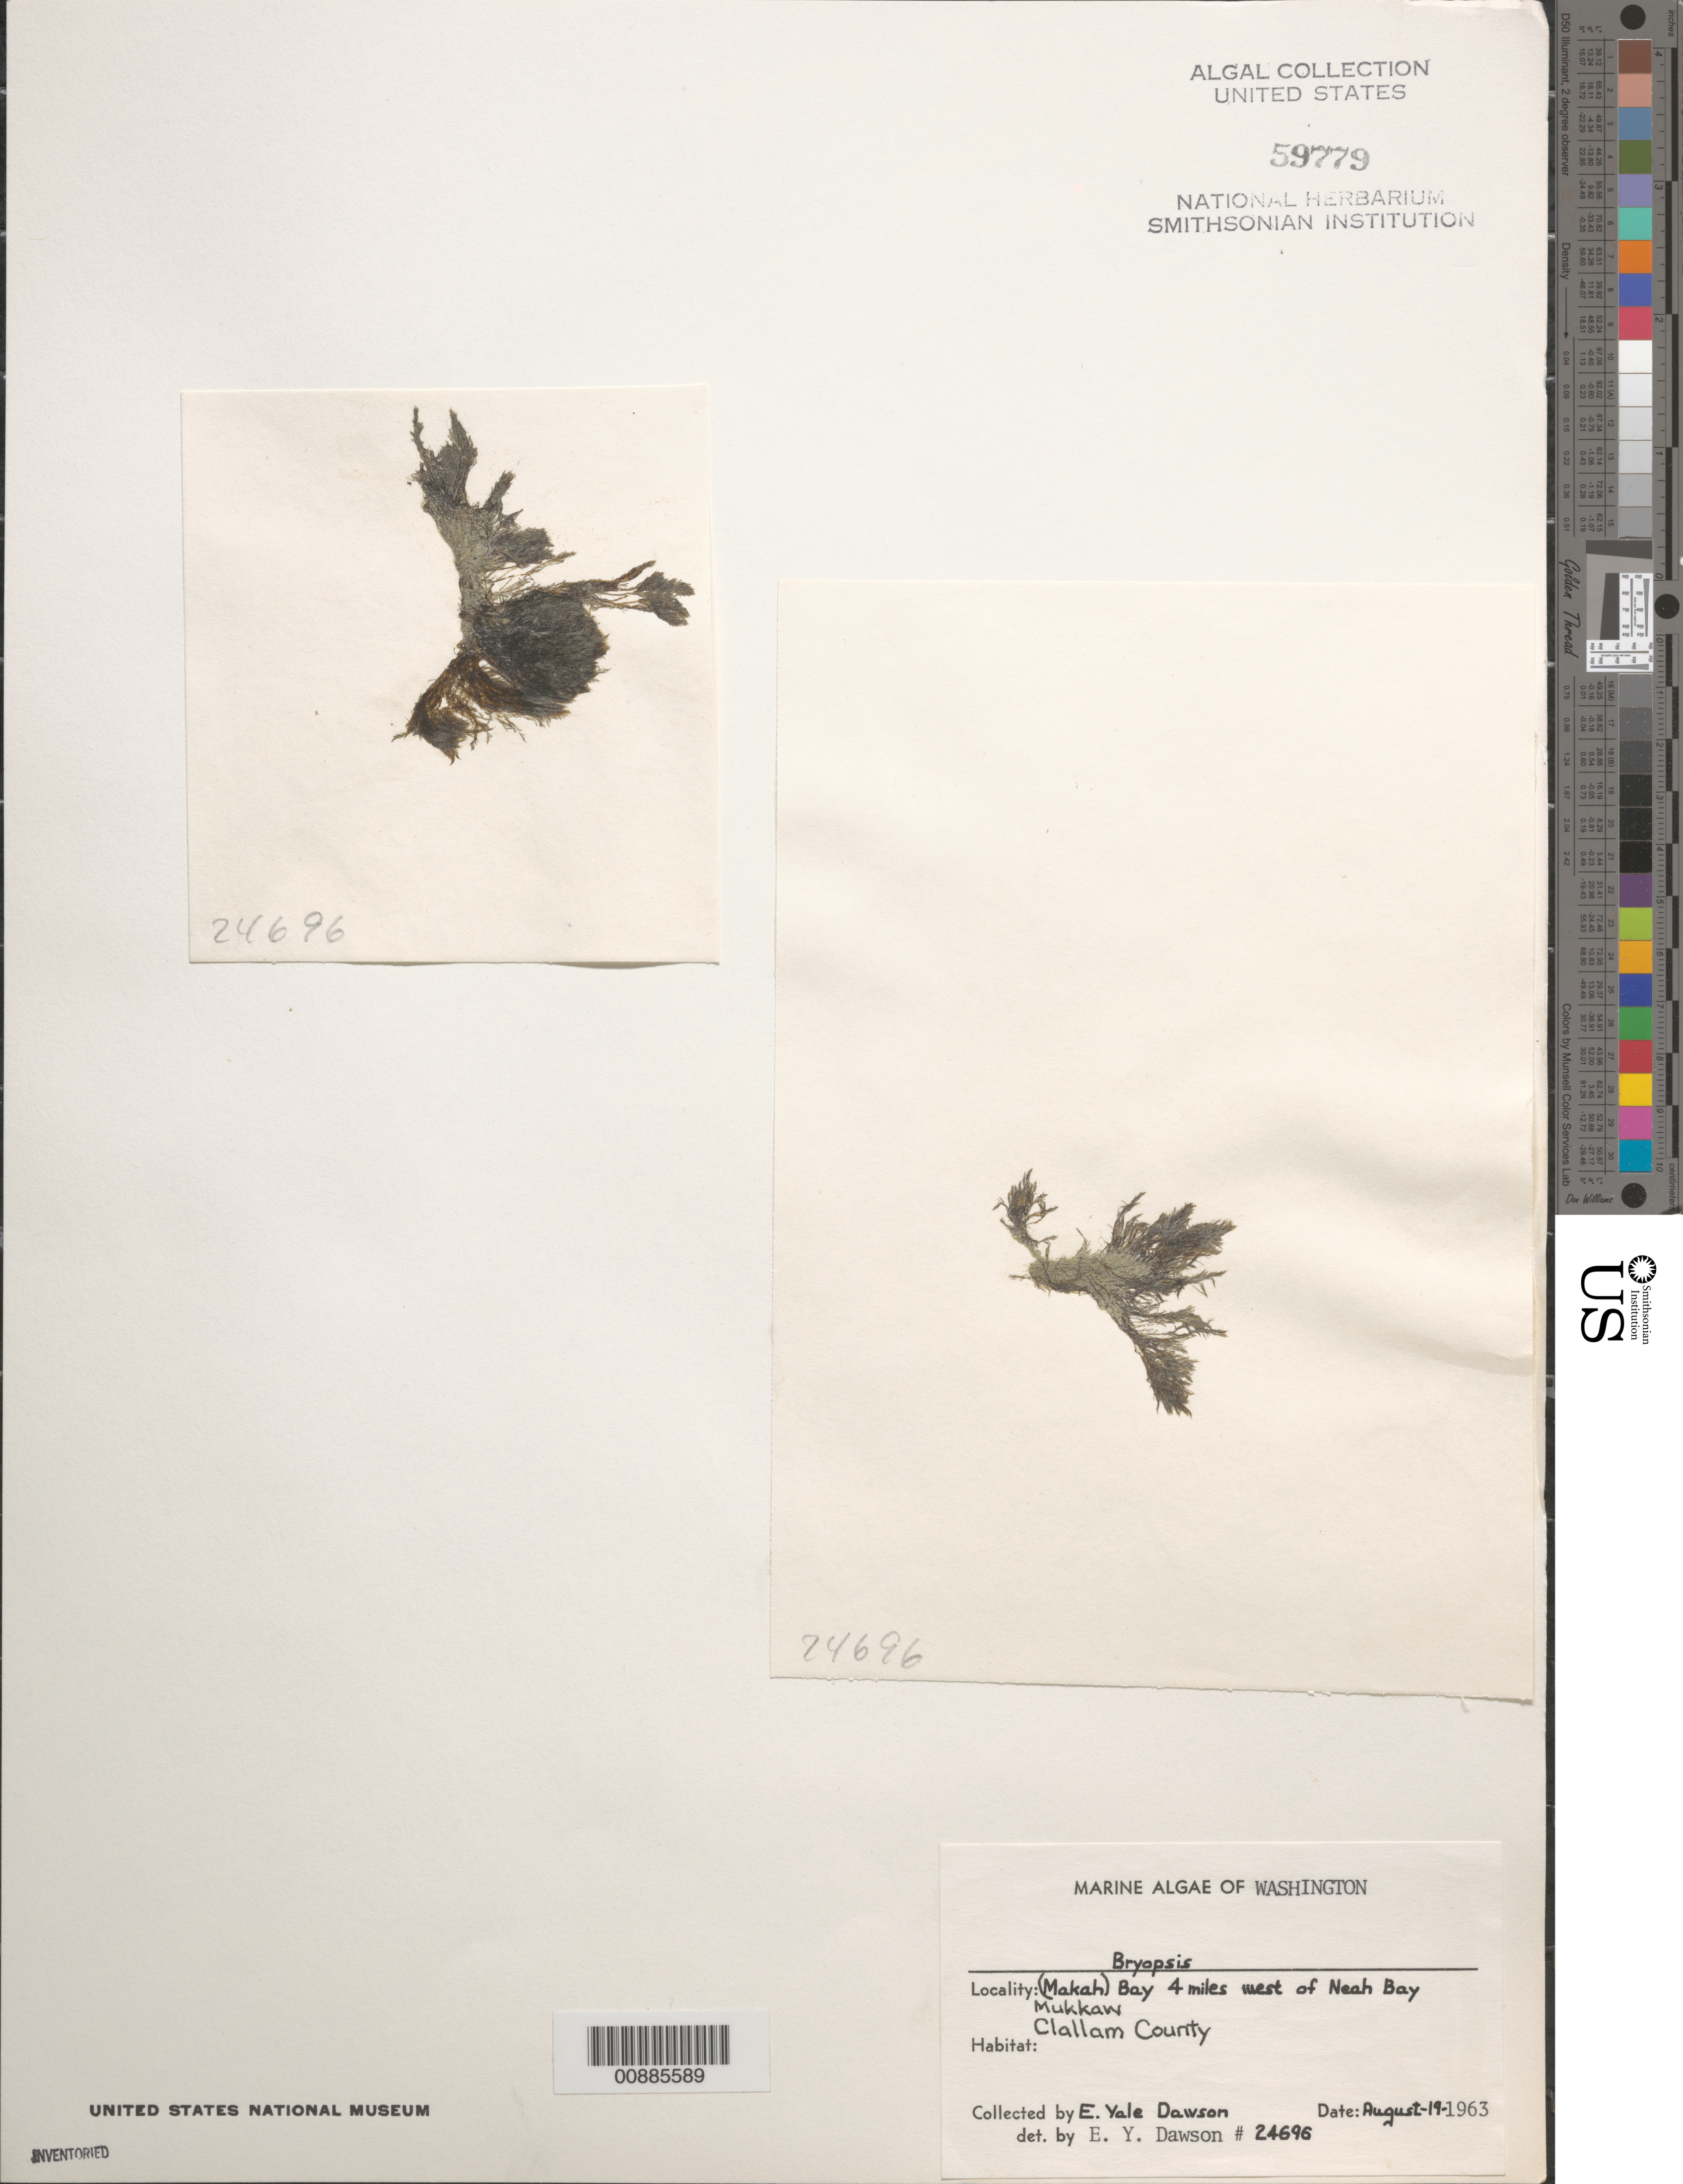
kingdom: Plantae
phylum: Chlorophyta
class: Ulvophyceae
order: Bryopsidales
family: Bryopsidaceae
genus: Bryopsis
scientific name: Bryopsis sp.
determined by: Dawson, E. Y.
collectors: E. Y. Dawson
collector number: EYD 24696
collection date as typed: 19 Aug 1963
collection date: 1963-08-19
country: United States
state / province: Washington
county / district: Clallam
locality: Mukkaw Bay (Makah Bay), 4 miles west of Neah Bay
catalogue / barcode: US 59779